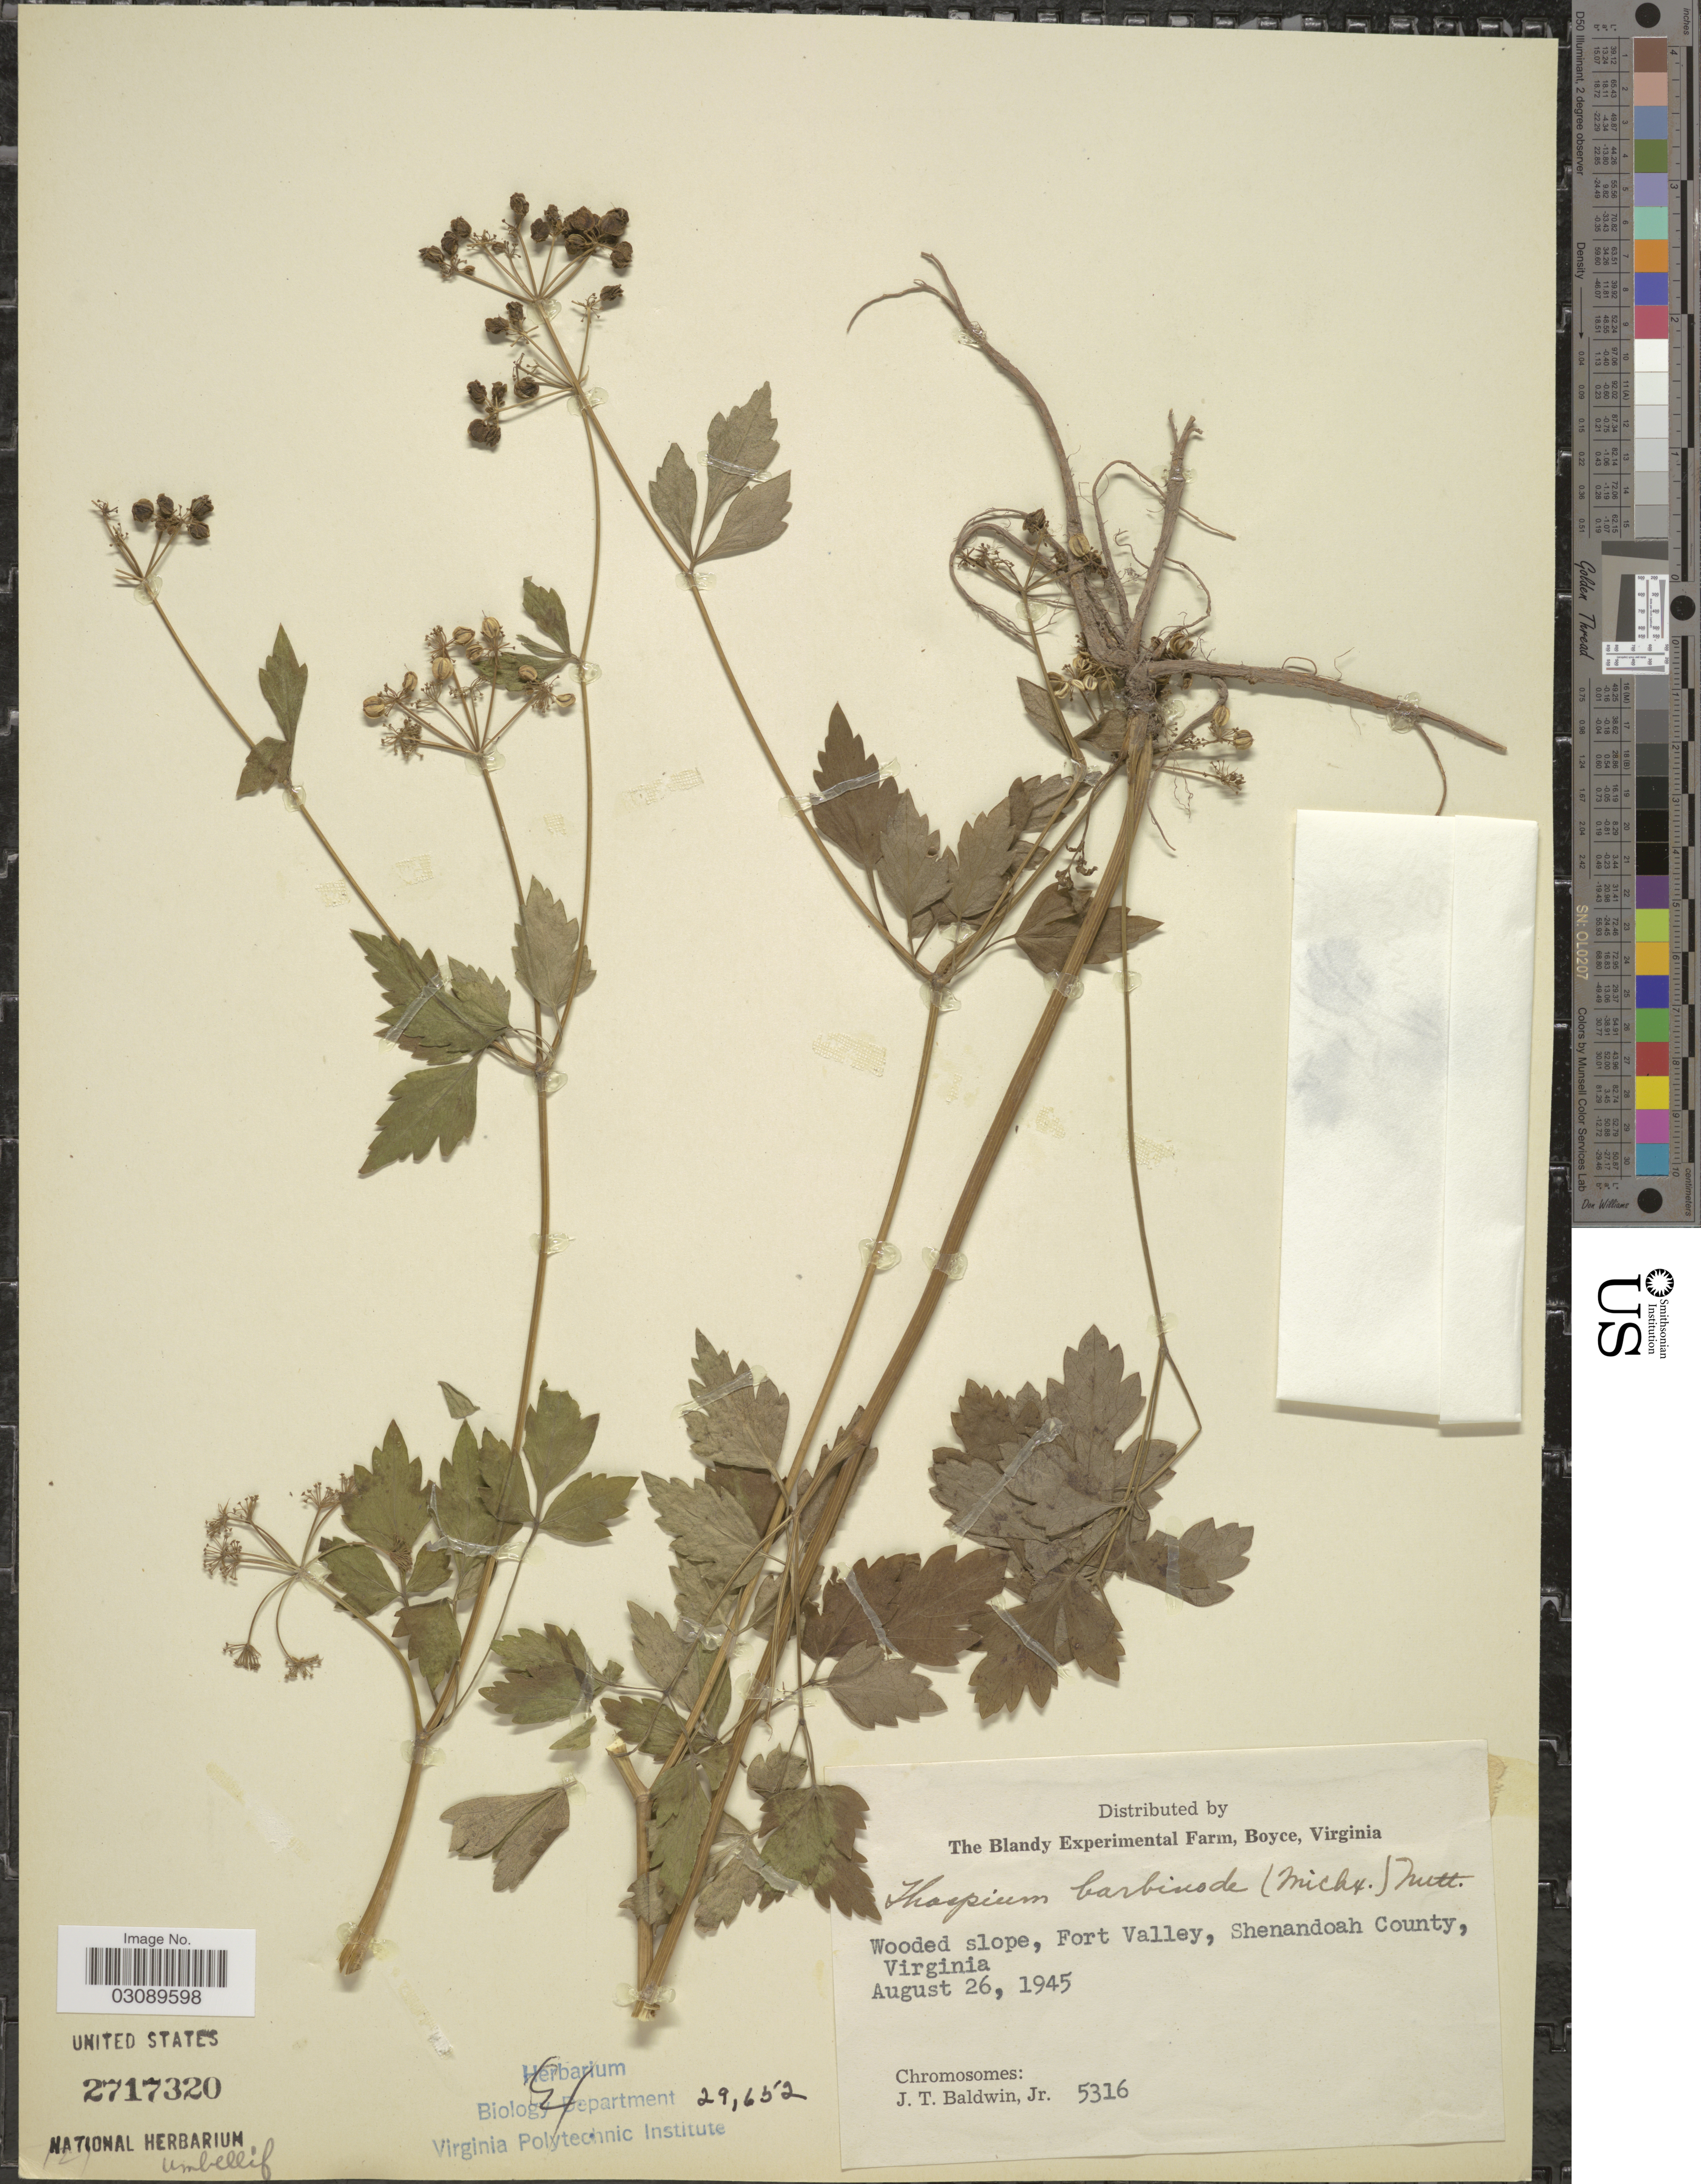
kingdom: Plantae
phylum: Tracheophyta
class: Magnoliopsida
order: Apiales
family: Apiaceae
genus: Thaspium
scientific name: Thaspium barbinode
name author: (Michx.) Nutt.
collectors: J. T. Baldwin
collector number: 5316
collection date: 1945-08-26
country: United States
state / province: Virginia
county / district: Shenandoah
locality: Wooded slope, Fort Valley, Shenandoah County.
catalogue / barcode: US 2717320